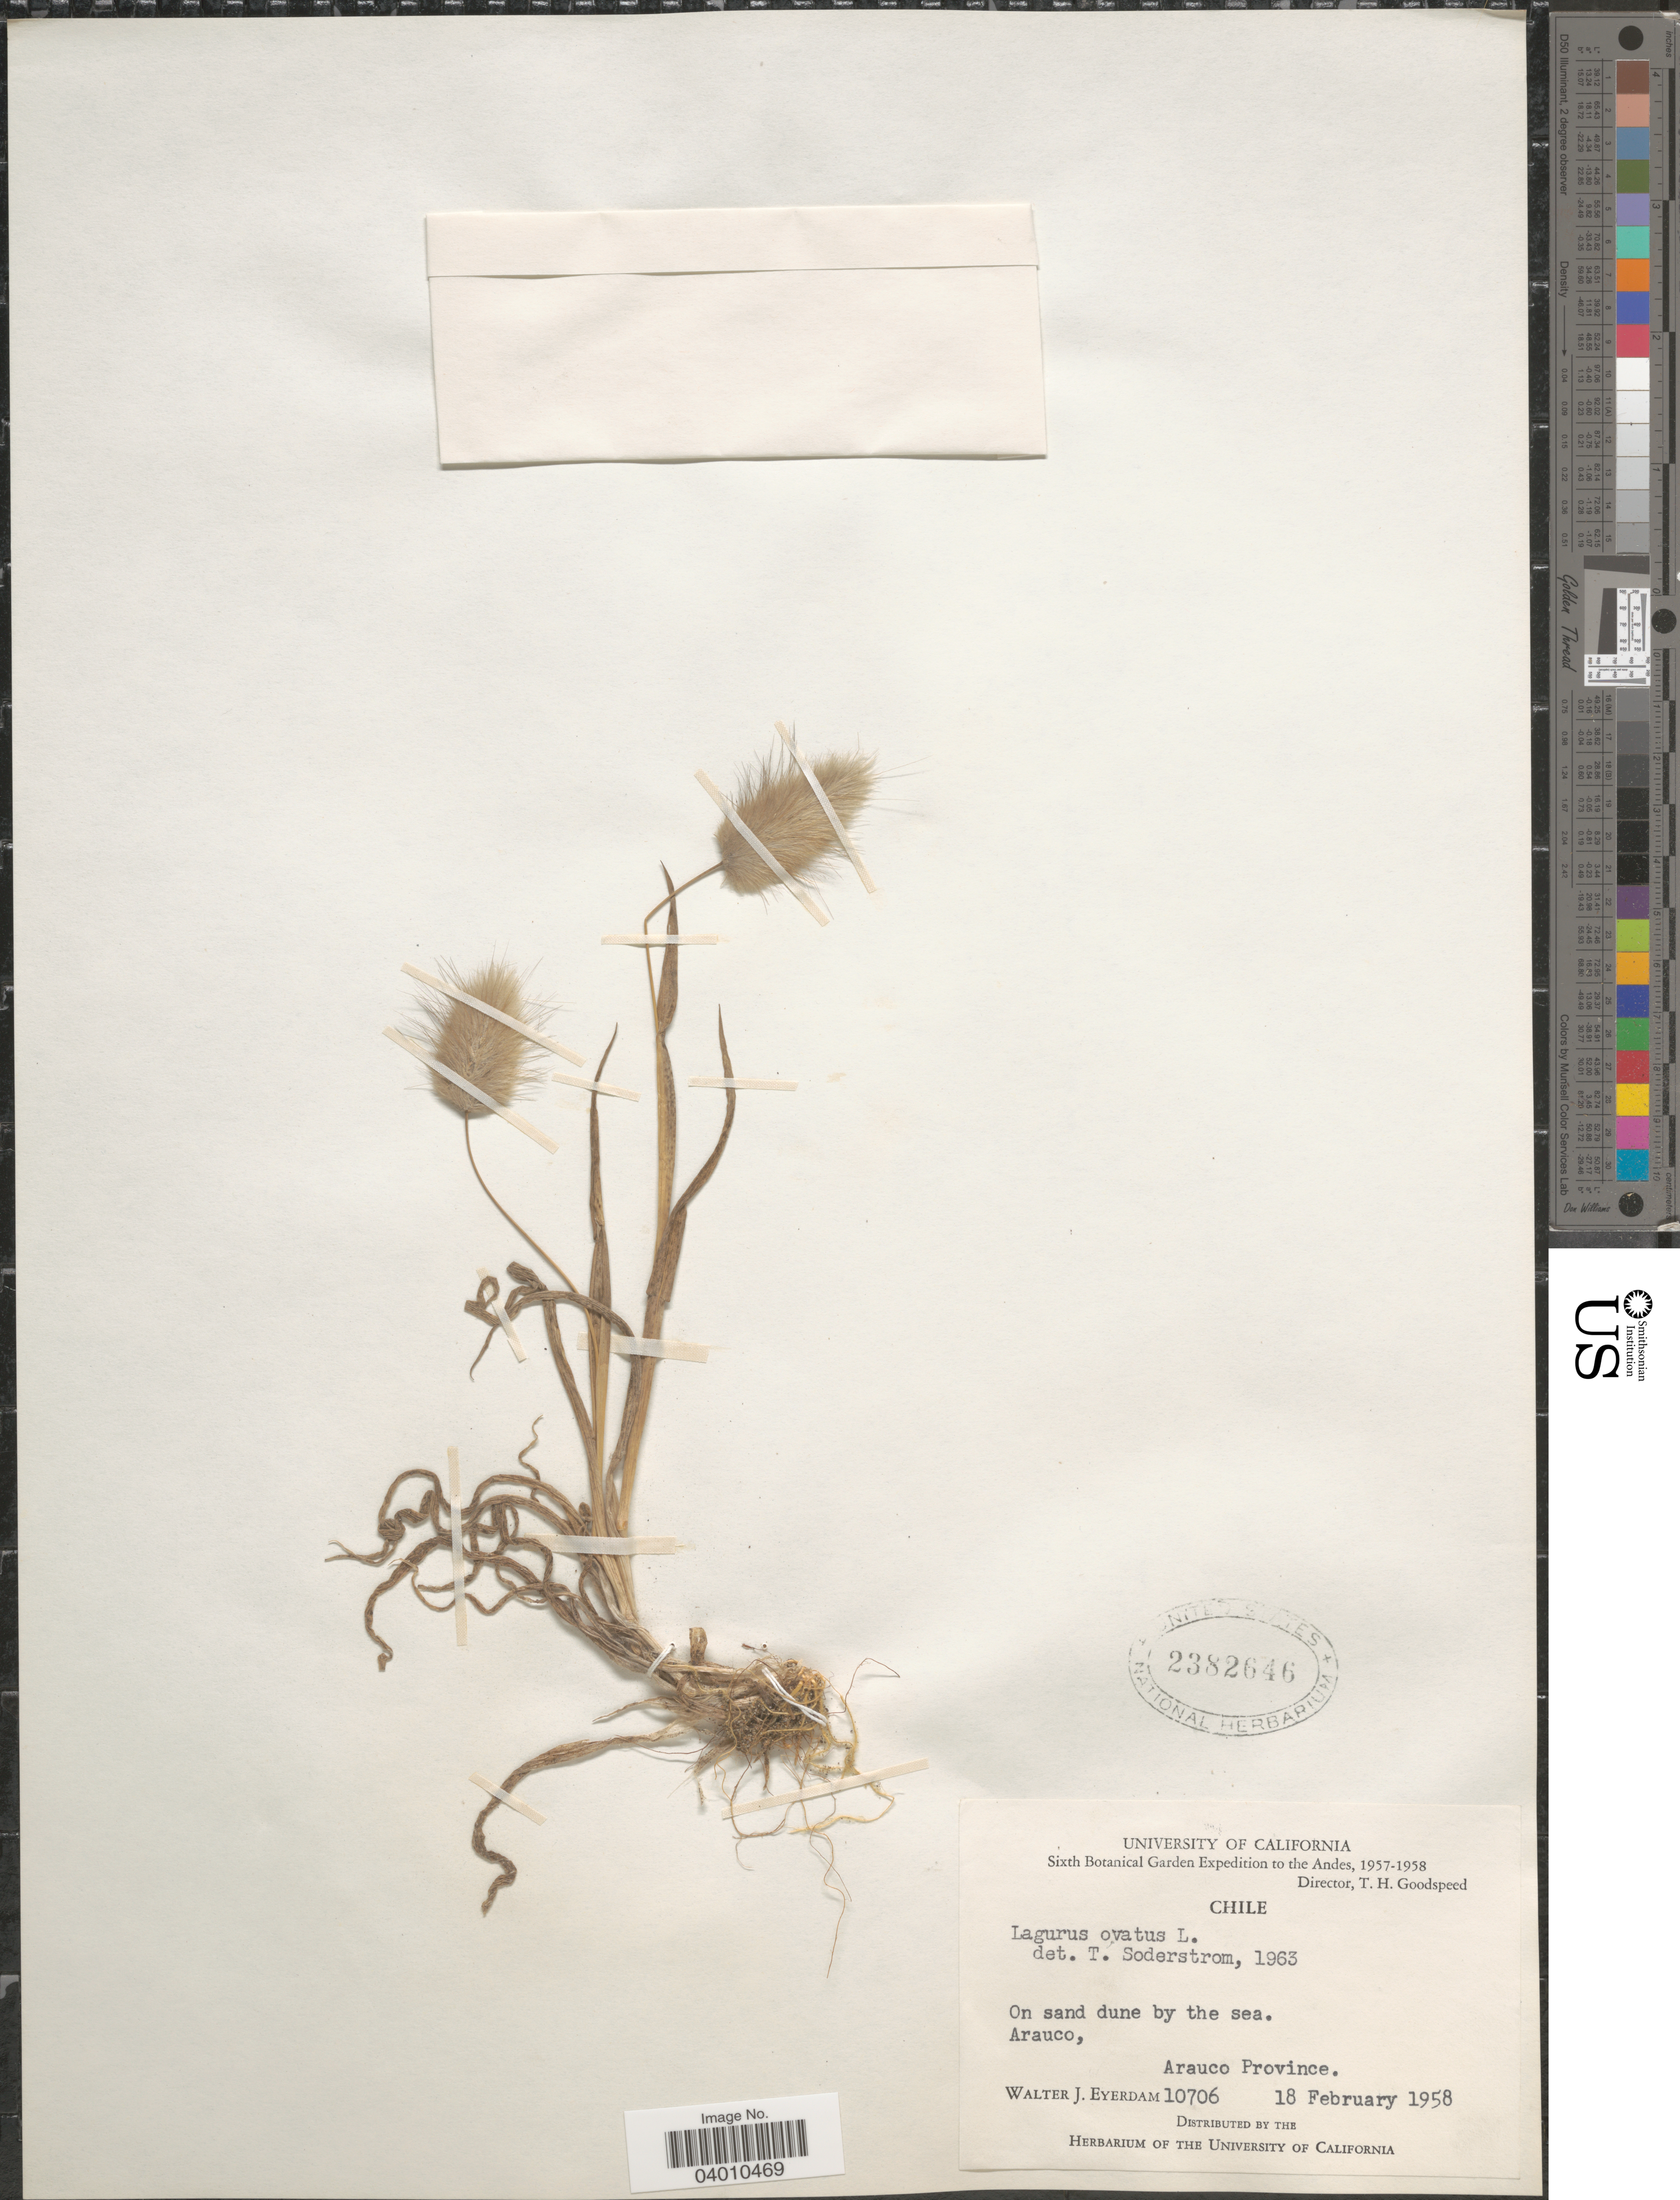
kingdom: Plantae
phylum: Tracheophyta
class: Liliopsida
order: Poales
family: Poaceae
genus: Lagurus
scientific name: Lagurus ovatus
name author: L.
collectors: W. J. Eyerdam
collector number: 10706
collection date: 1958-02-18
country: Chile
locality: The Andes. Arauco, Arauco Province.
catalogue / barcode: US 2382646